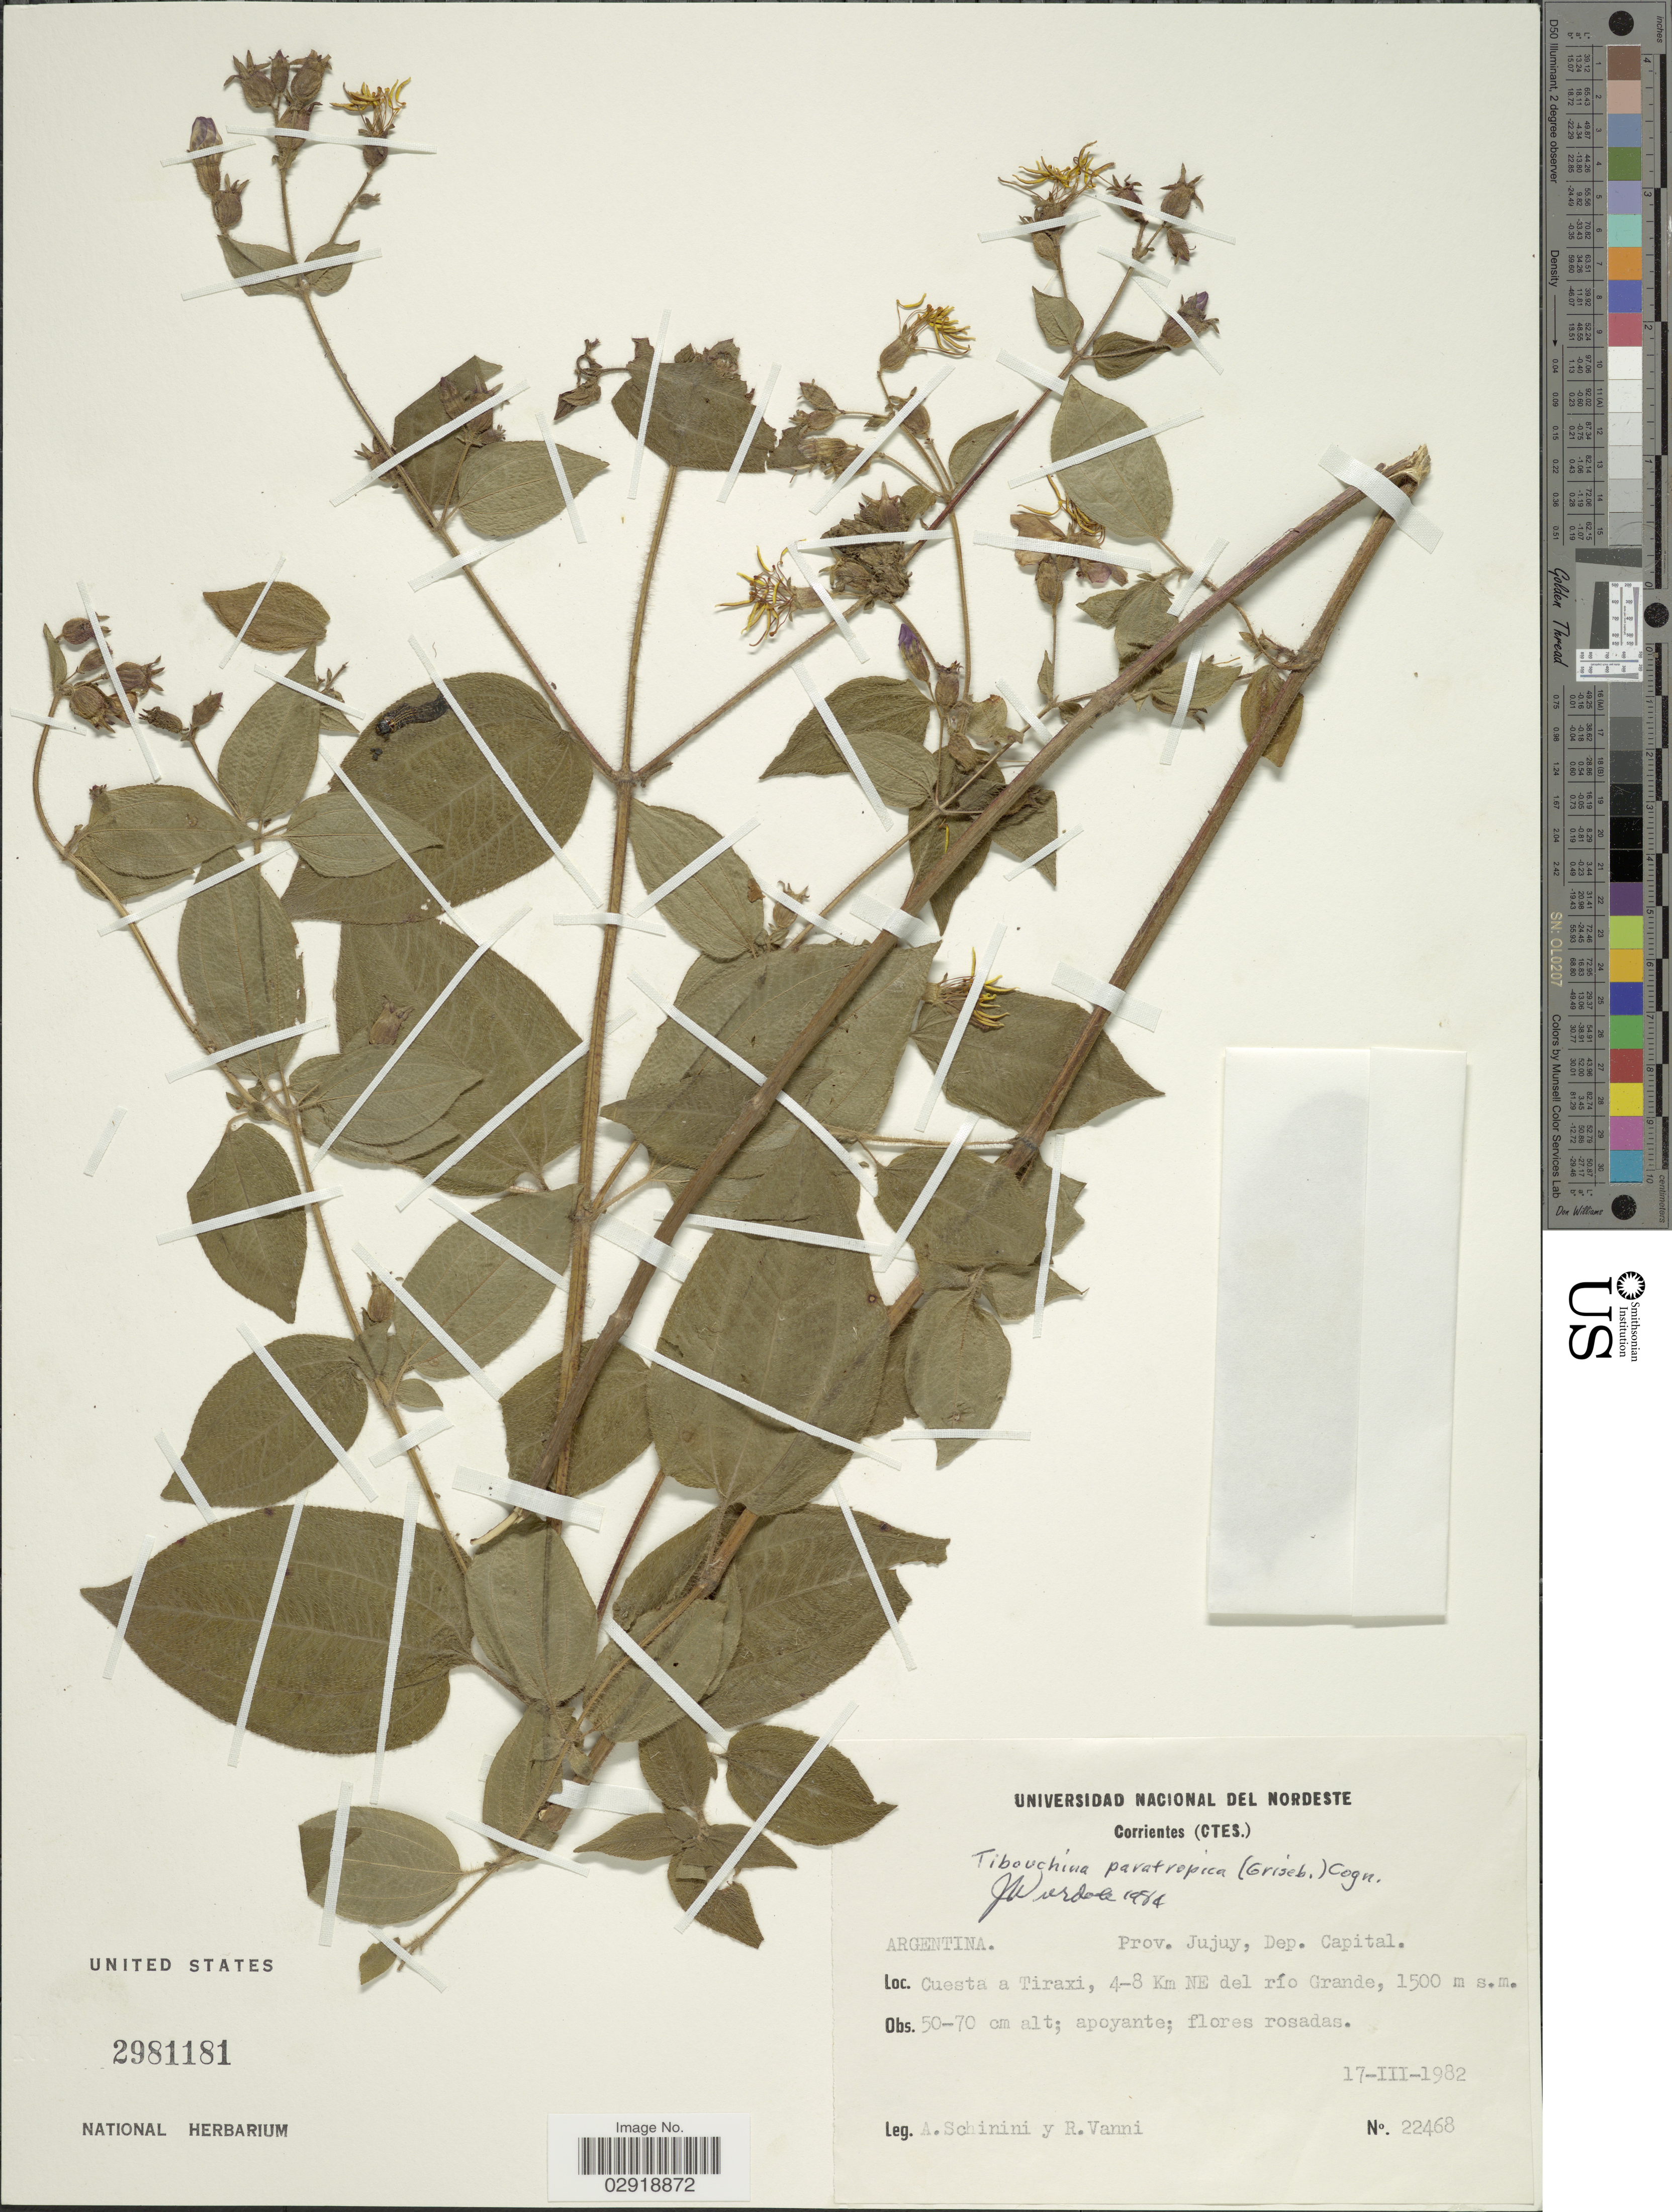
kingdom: Plantae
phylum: Tracheophyta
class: Magnoliopsida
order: Myrtales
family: Melastomataceae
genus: Chaetogastra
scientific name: Chaetogastra paratropica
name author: (Griseb.) P.J.F. Guim. & Michelang.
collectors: A. Schinini & R. Vanni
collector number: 22468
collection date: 1982-03-17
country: Argentina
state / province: Jujuy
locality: Dep. Capital. Cuesta a Tiraxi, 4-8 Km NE del río Grande.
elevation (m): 1500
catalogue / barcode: US 2981181